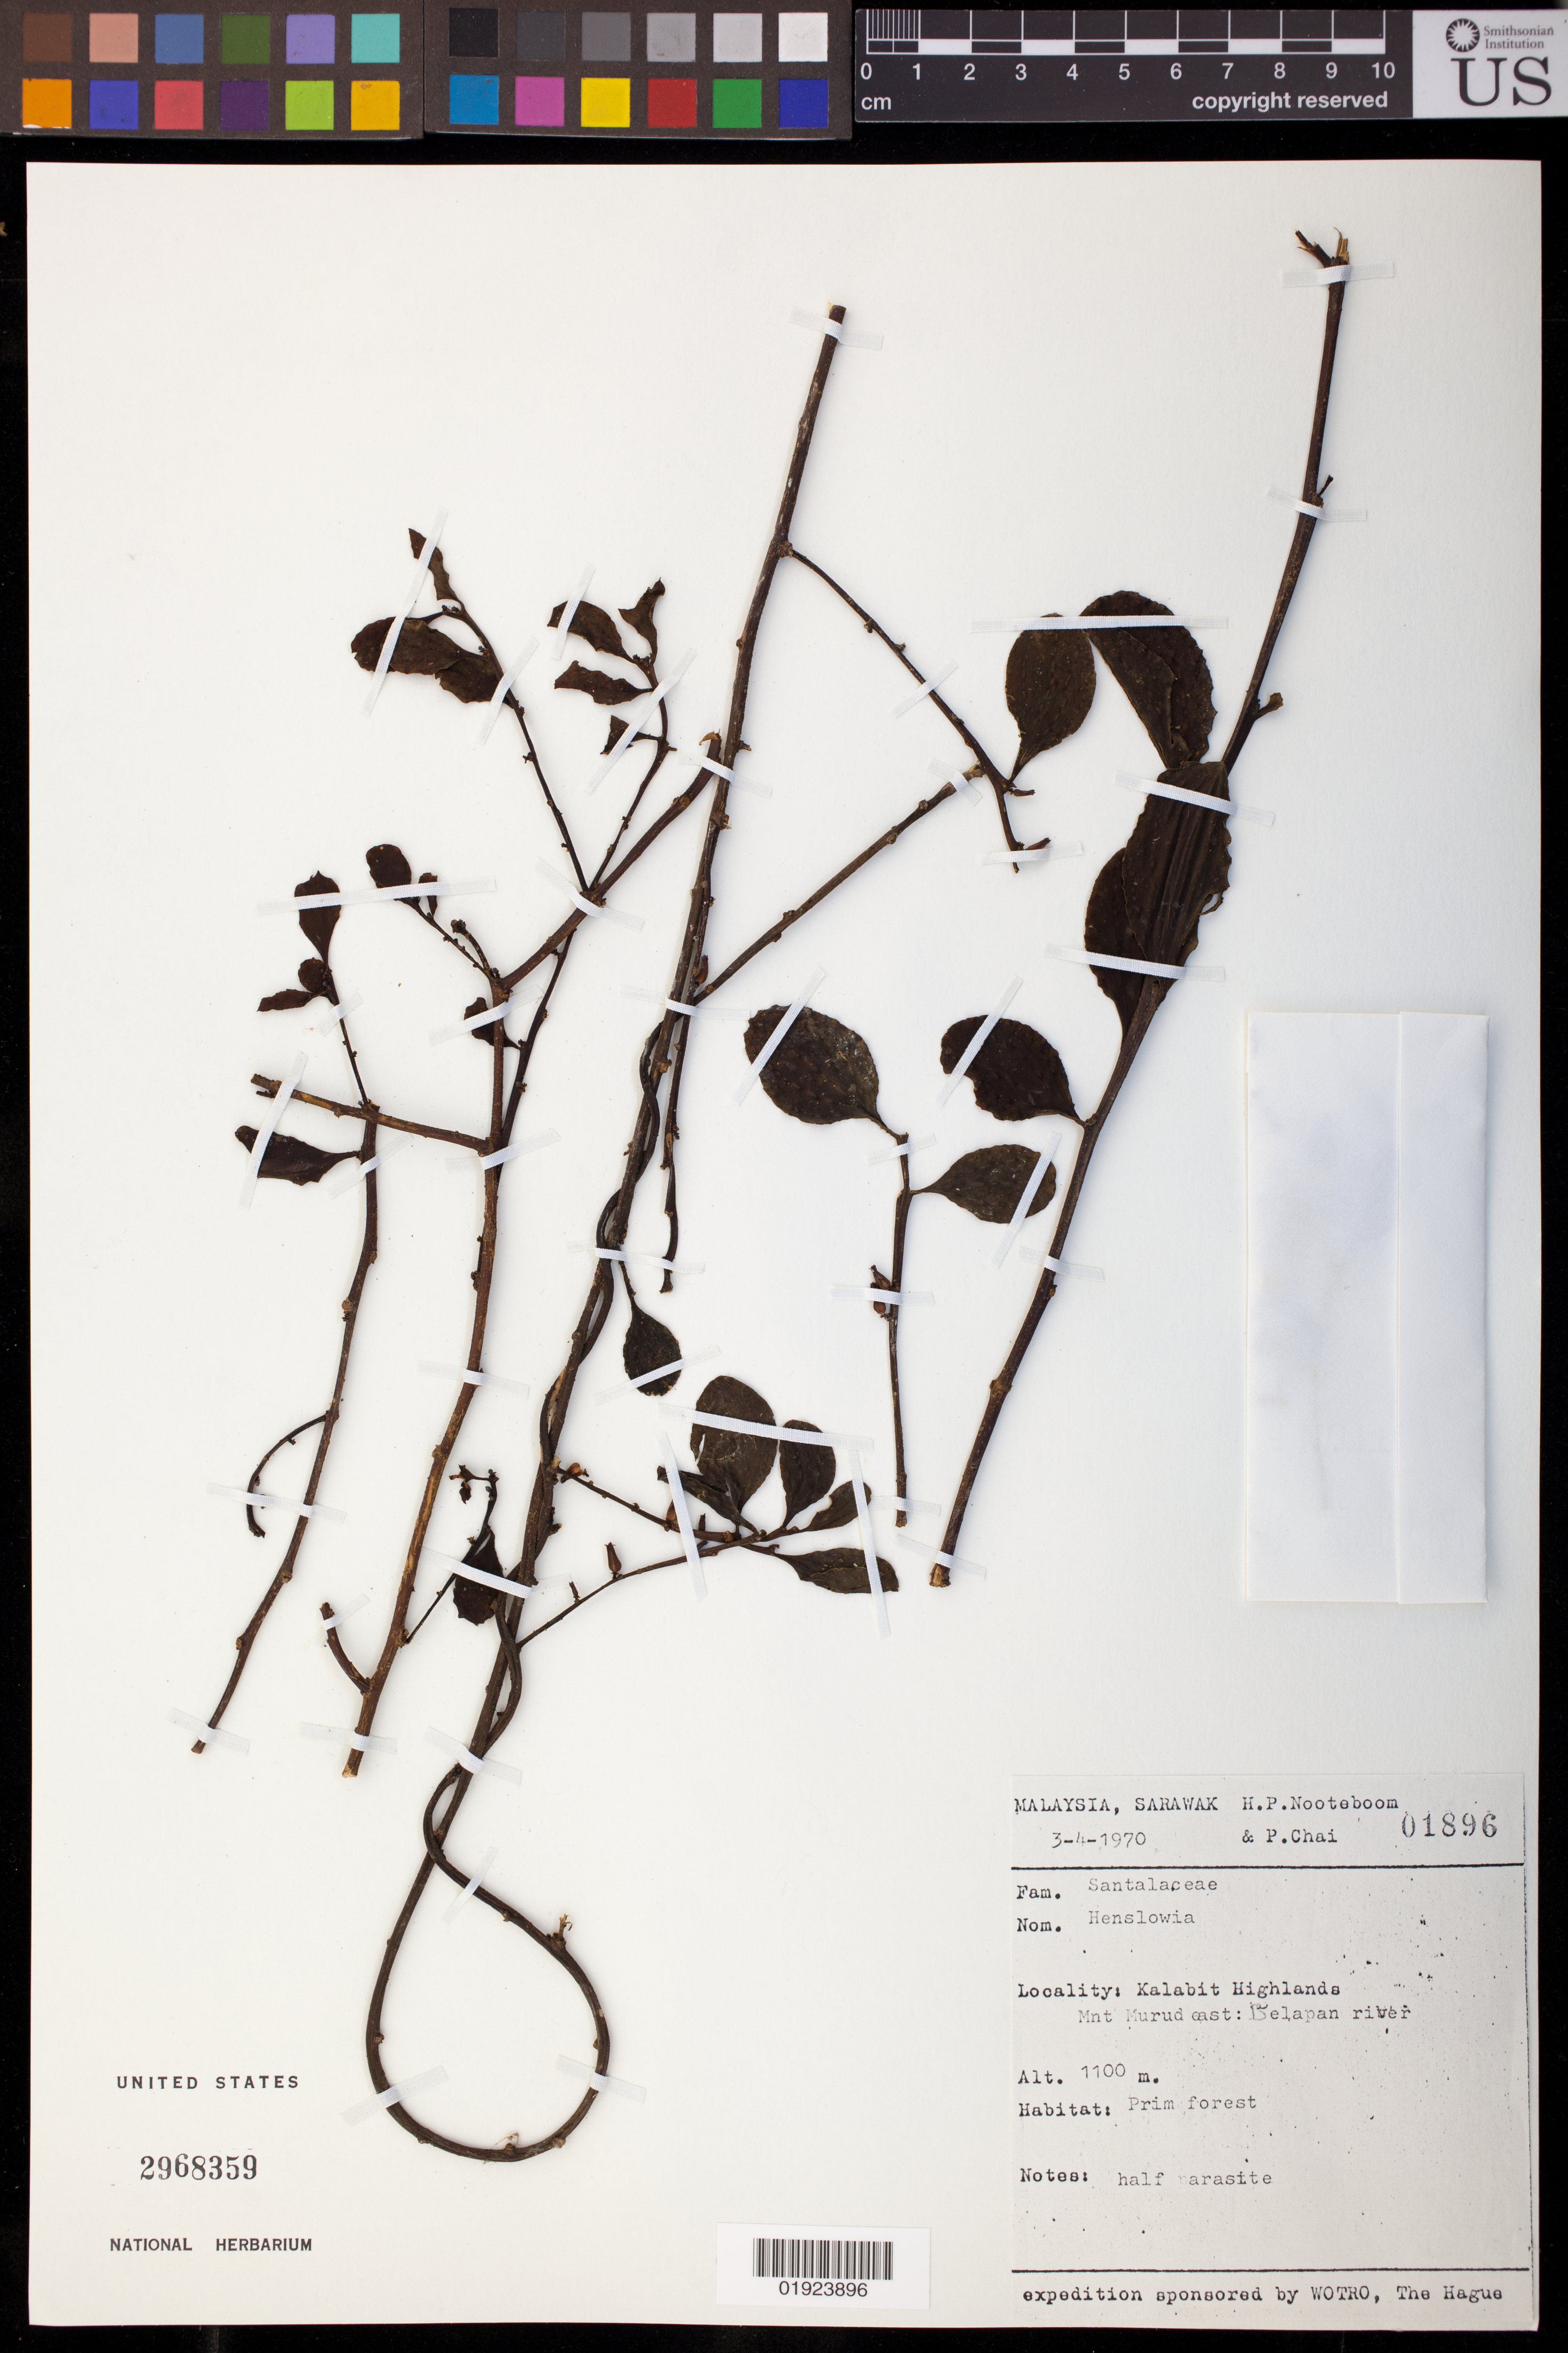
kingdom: Plantae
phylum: Tracheophyta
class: Magnoliopsida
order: Santalales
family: Amphorogynaceae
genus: Dendrotrophe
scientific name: Dendrotrophe sp.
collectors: H. P. Nooteboom & P. Chai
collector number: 01896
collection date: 1970-03-04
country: Malaysia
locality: Kalabit Highlands, Mount Murud east: Belapan river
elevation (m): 1100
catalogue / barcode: US 2968359